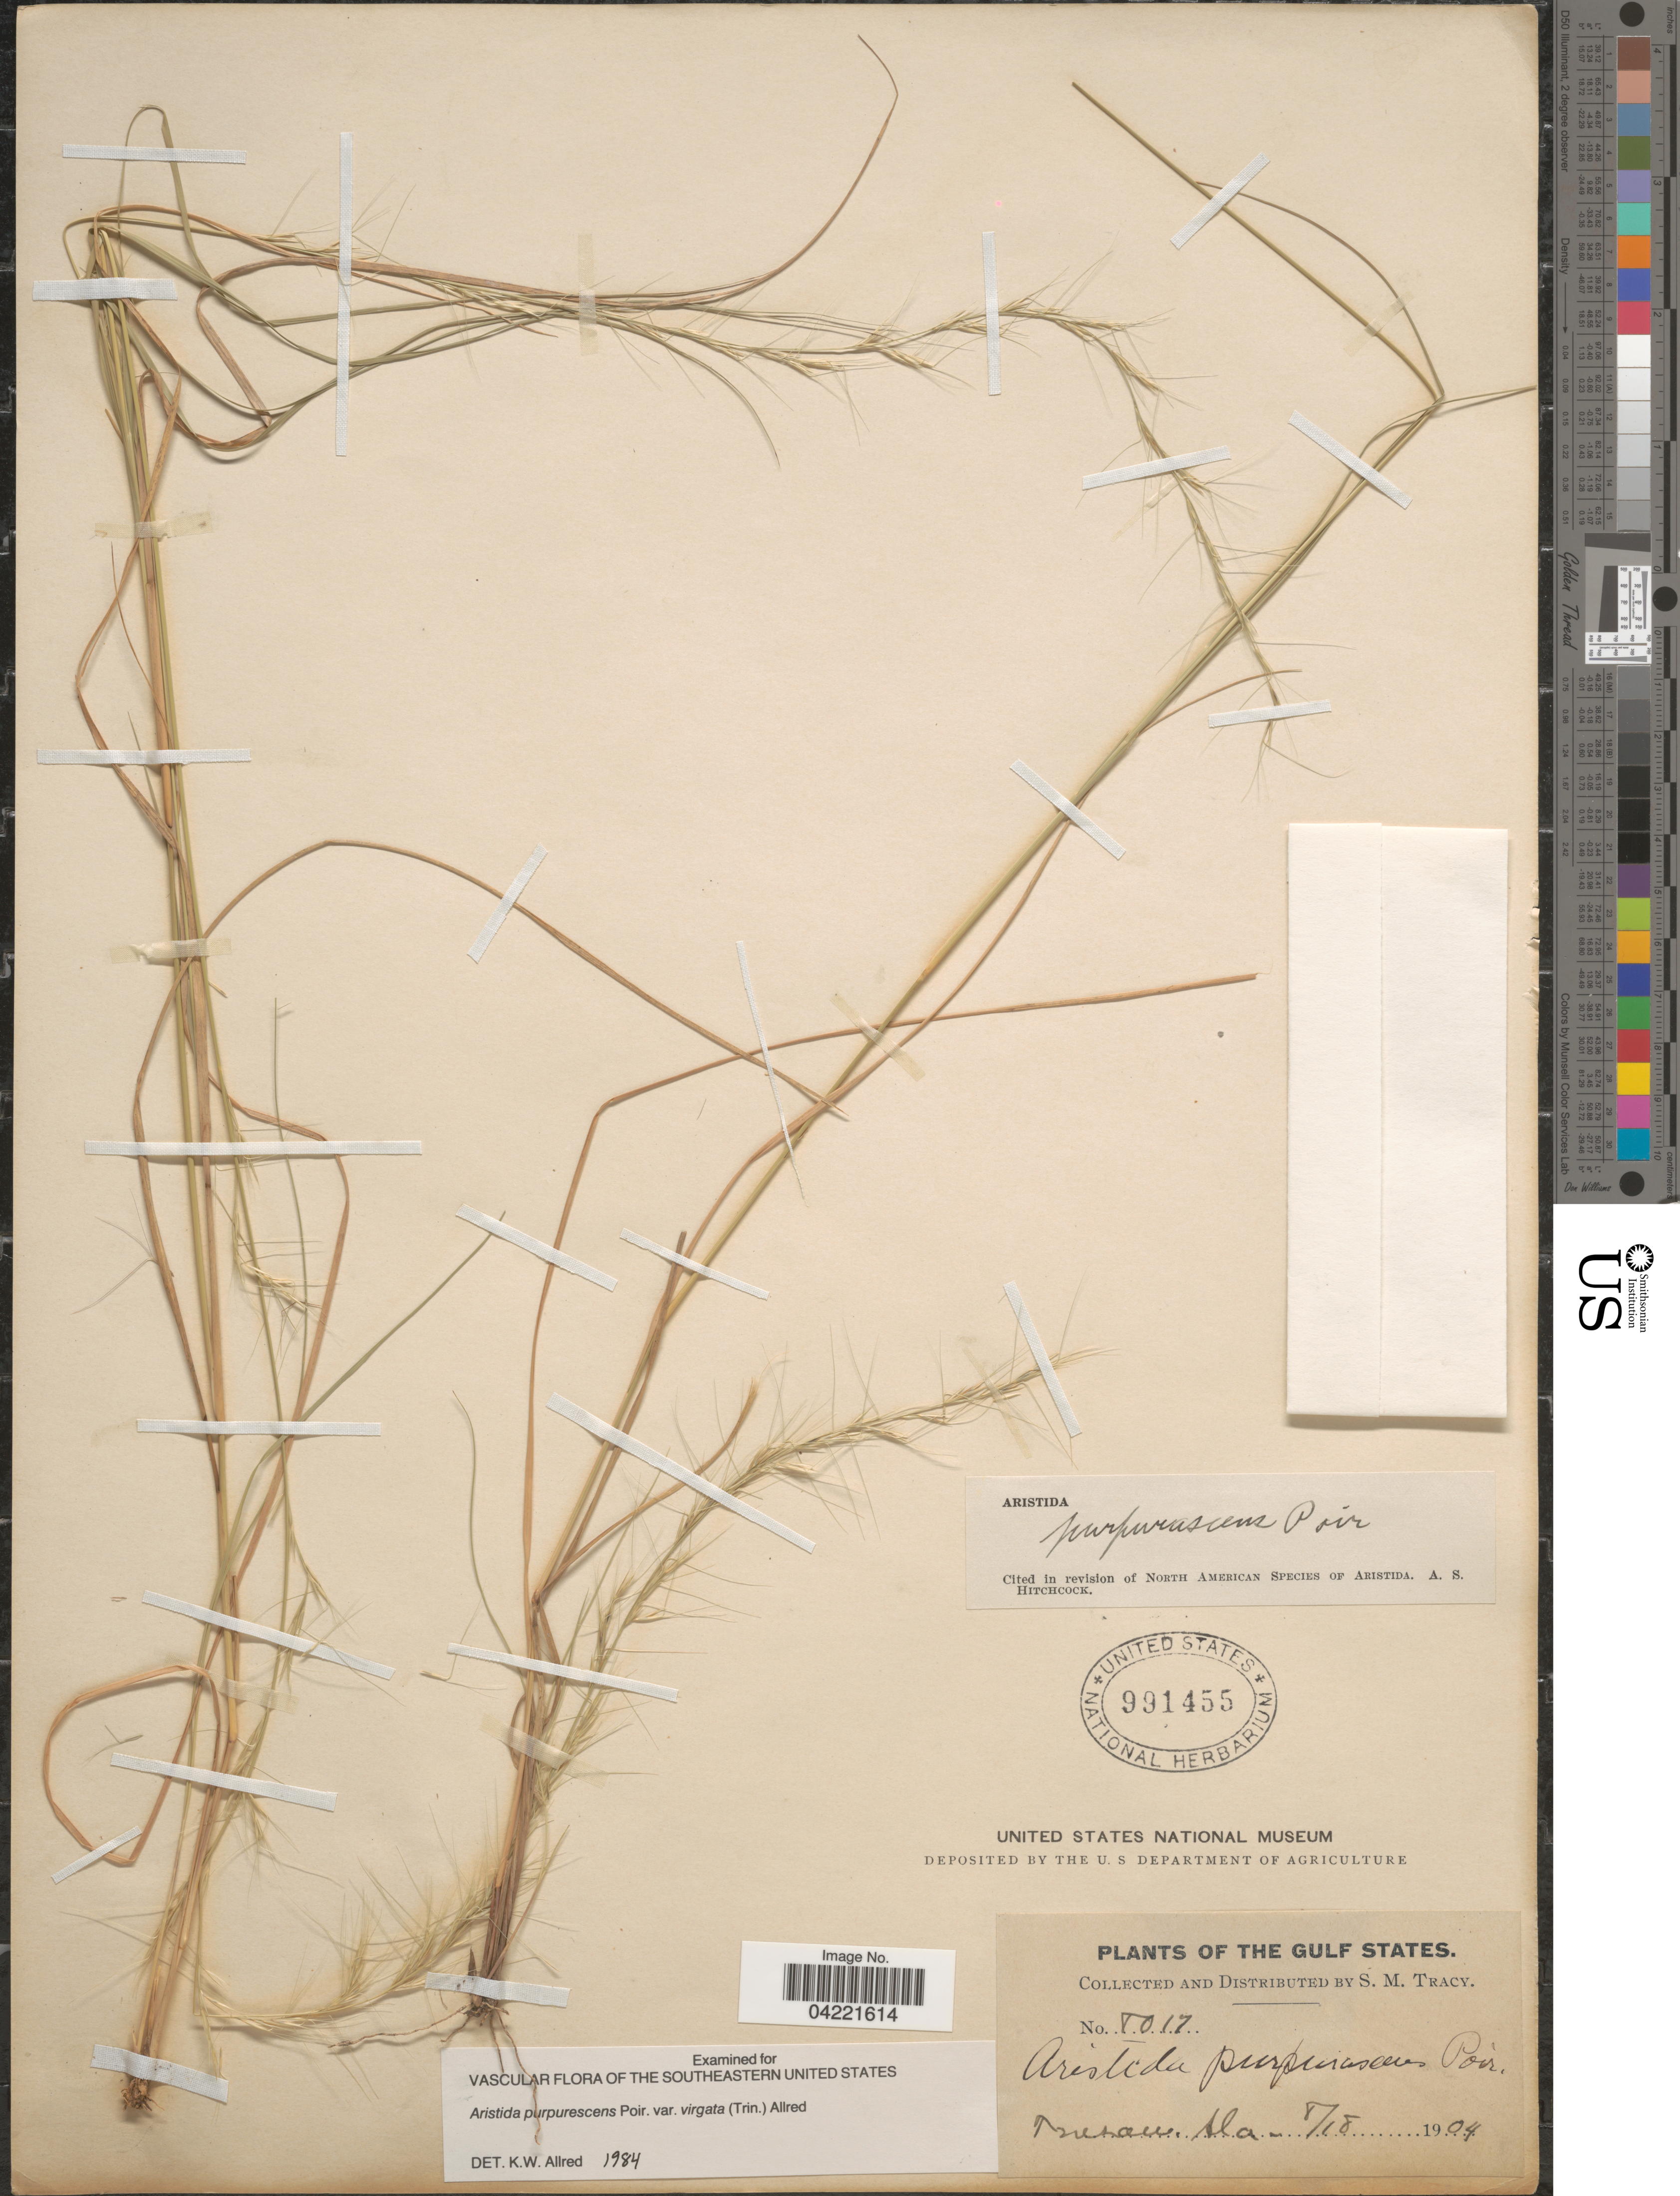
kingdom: Plantae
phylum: Tracheophyta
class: Liliopsida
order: Poales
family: Poaceae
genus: Aristida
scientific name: Aristida purpurascens var. virgata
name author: (Trin.) Allred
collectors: S. M. Tracy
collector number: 5017*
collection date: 1904-08-18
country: United States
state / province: Arizona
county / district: Pima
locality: Tucson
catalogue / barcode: US 991455